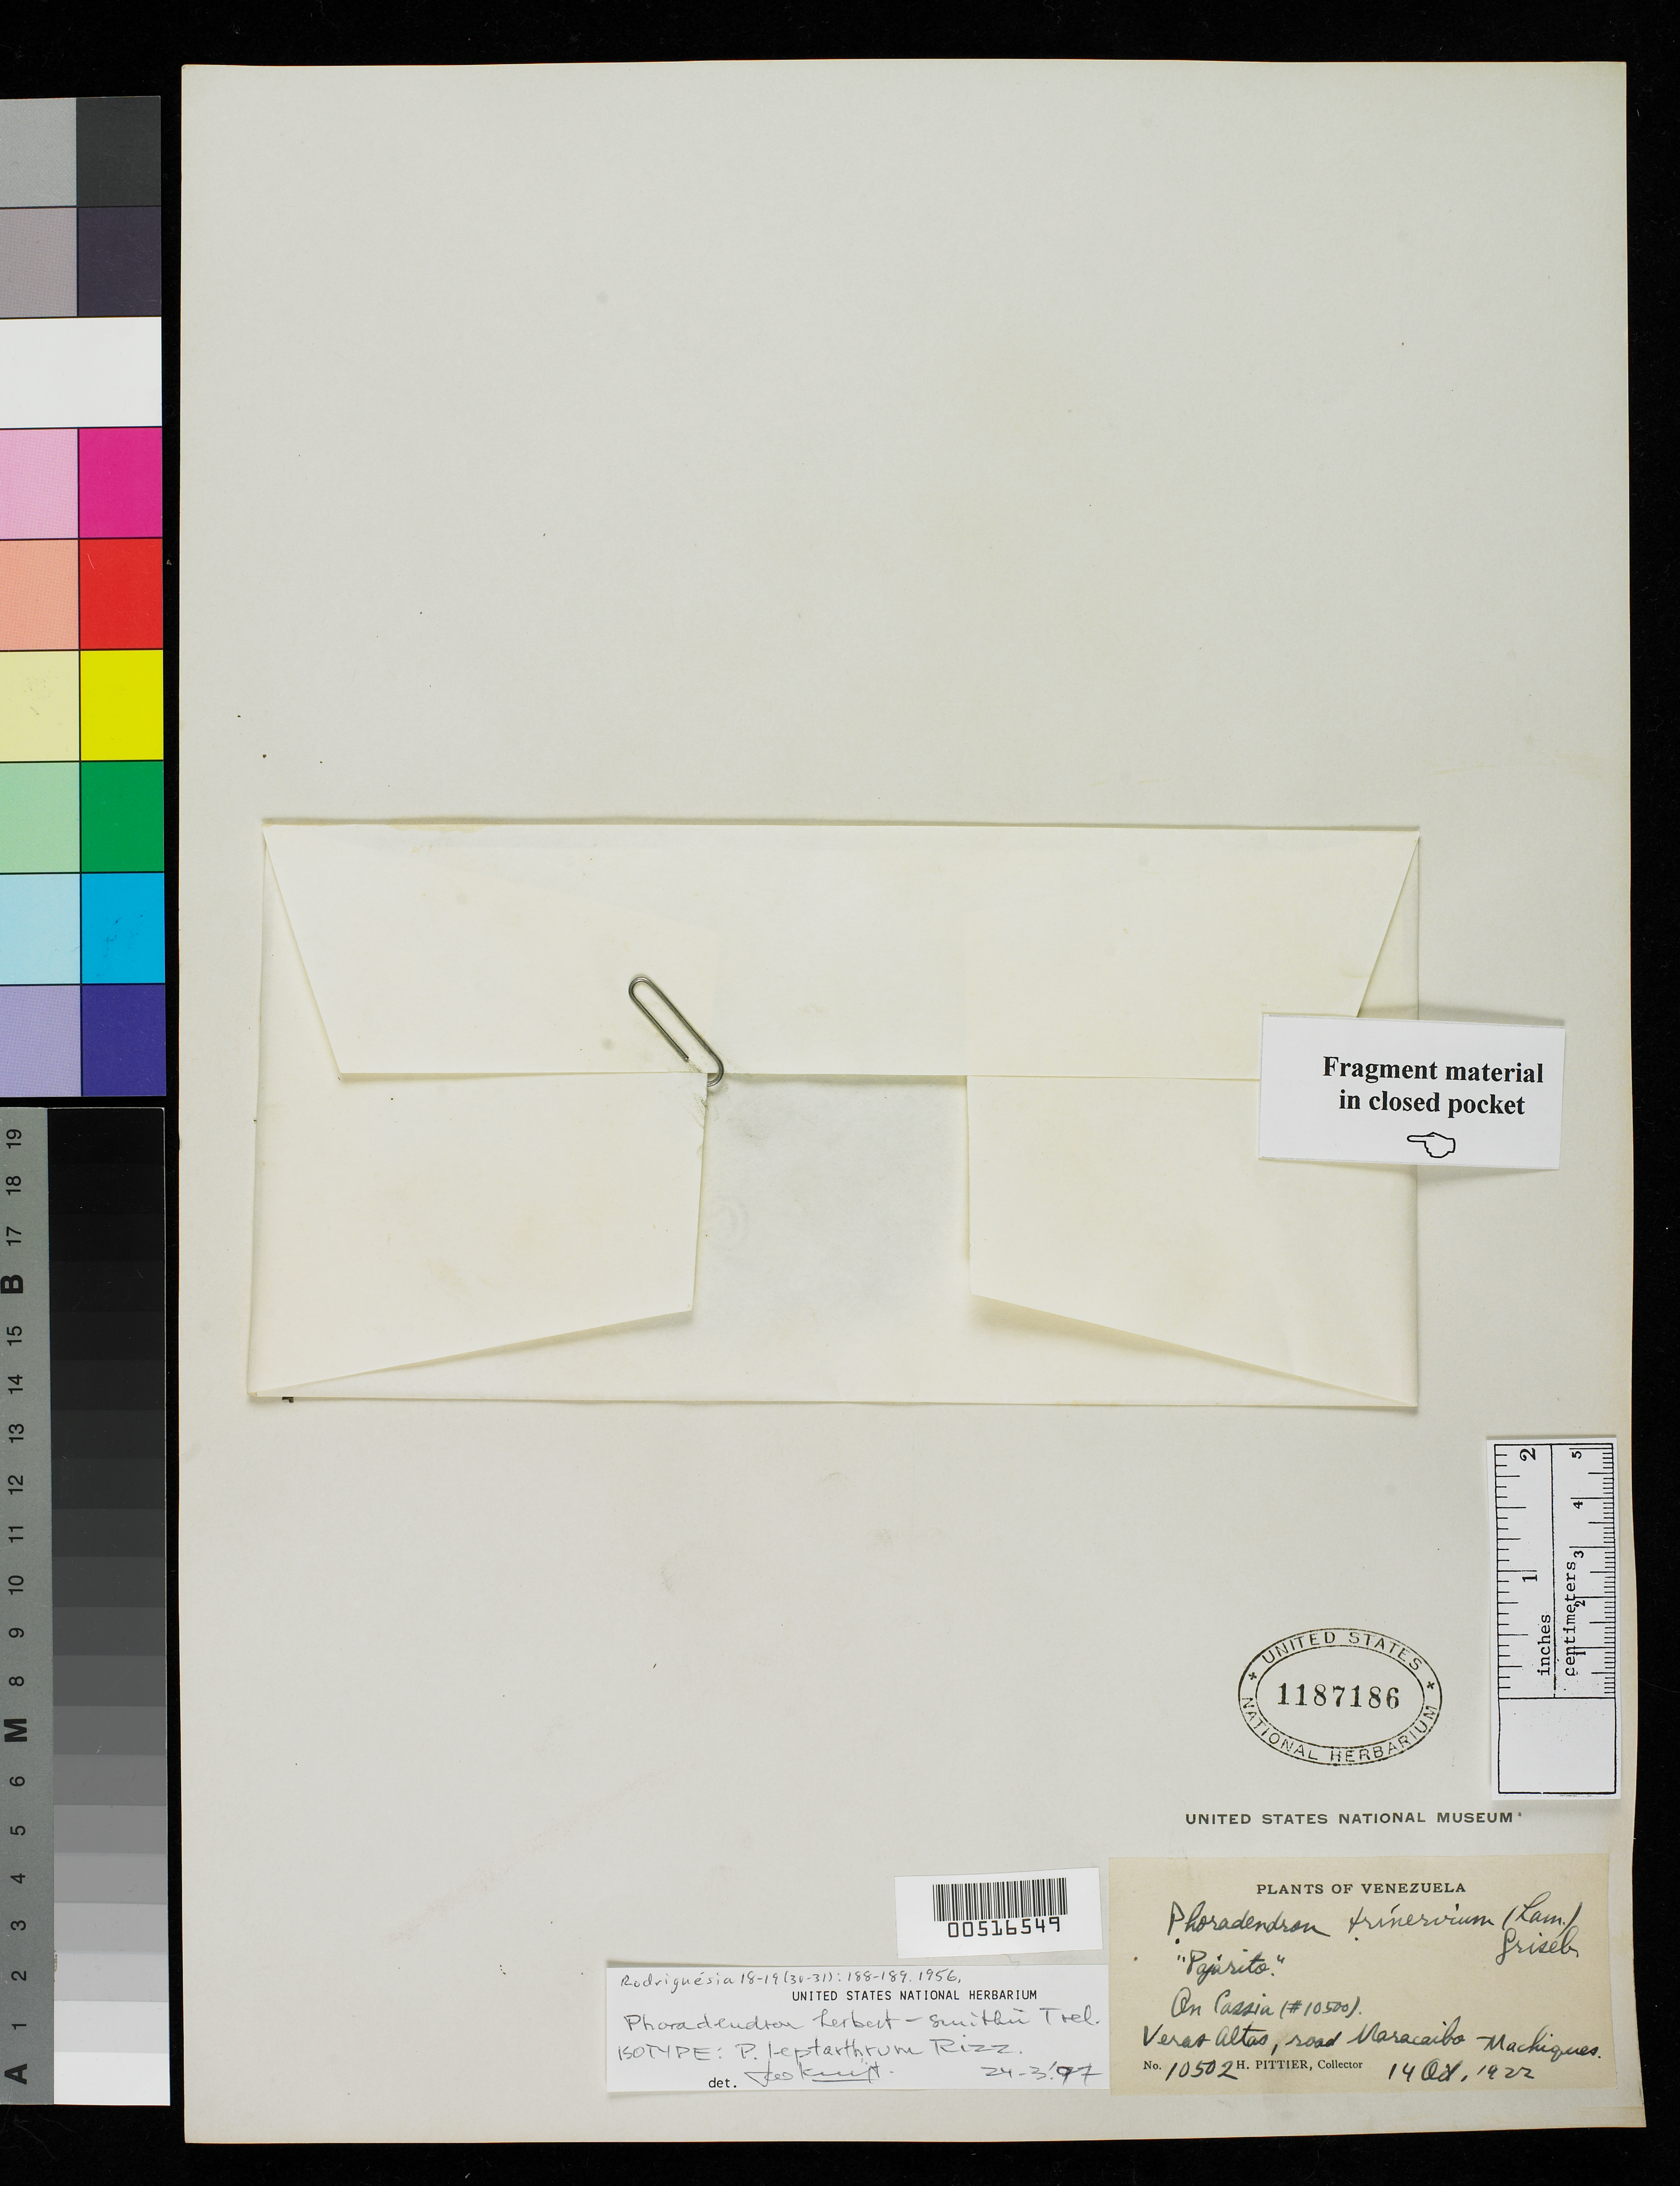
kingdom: Plantae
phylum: Tracheophyta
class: Magnoliopsida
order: Santalales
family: Viscaceae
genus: Phoradendron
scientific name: Phoradendron leptarthrum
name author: Rizzini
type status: Isotype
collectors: H. F. Pittier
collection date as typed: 14 Oct 1922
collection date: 1922-10-14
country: Venezuela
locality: Veras Altas, road Maraibo-Machiques.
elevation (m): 120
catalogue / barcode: US 1187186